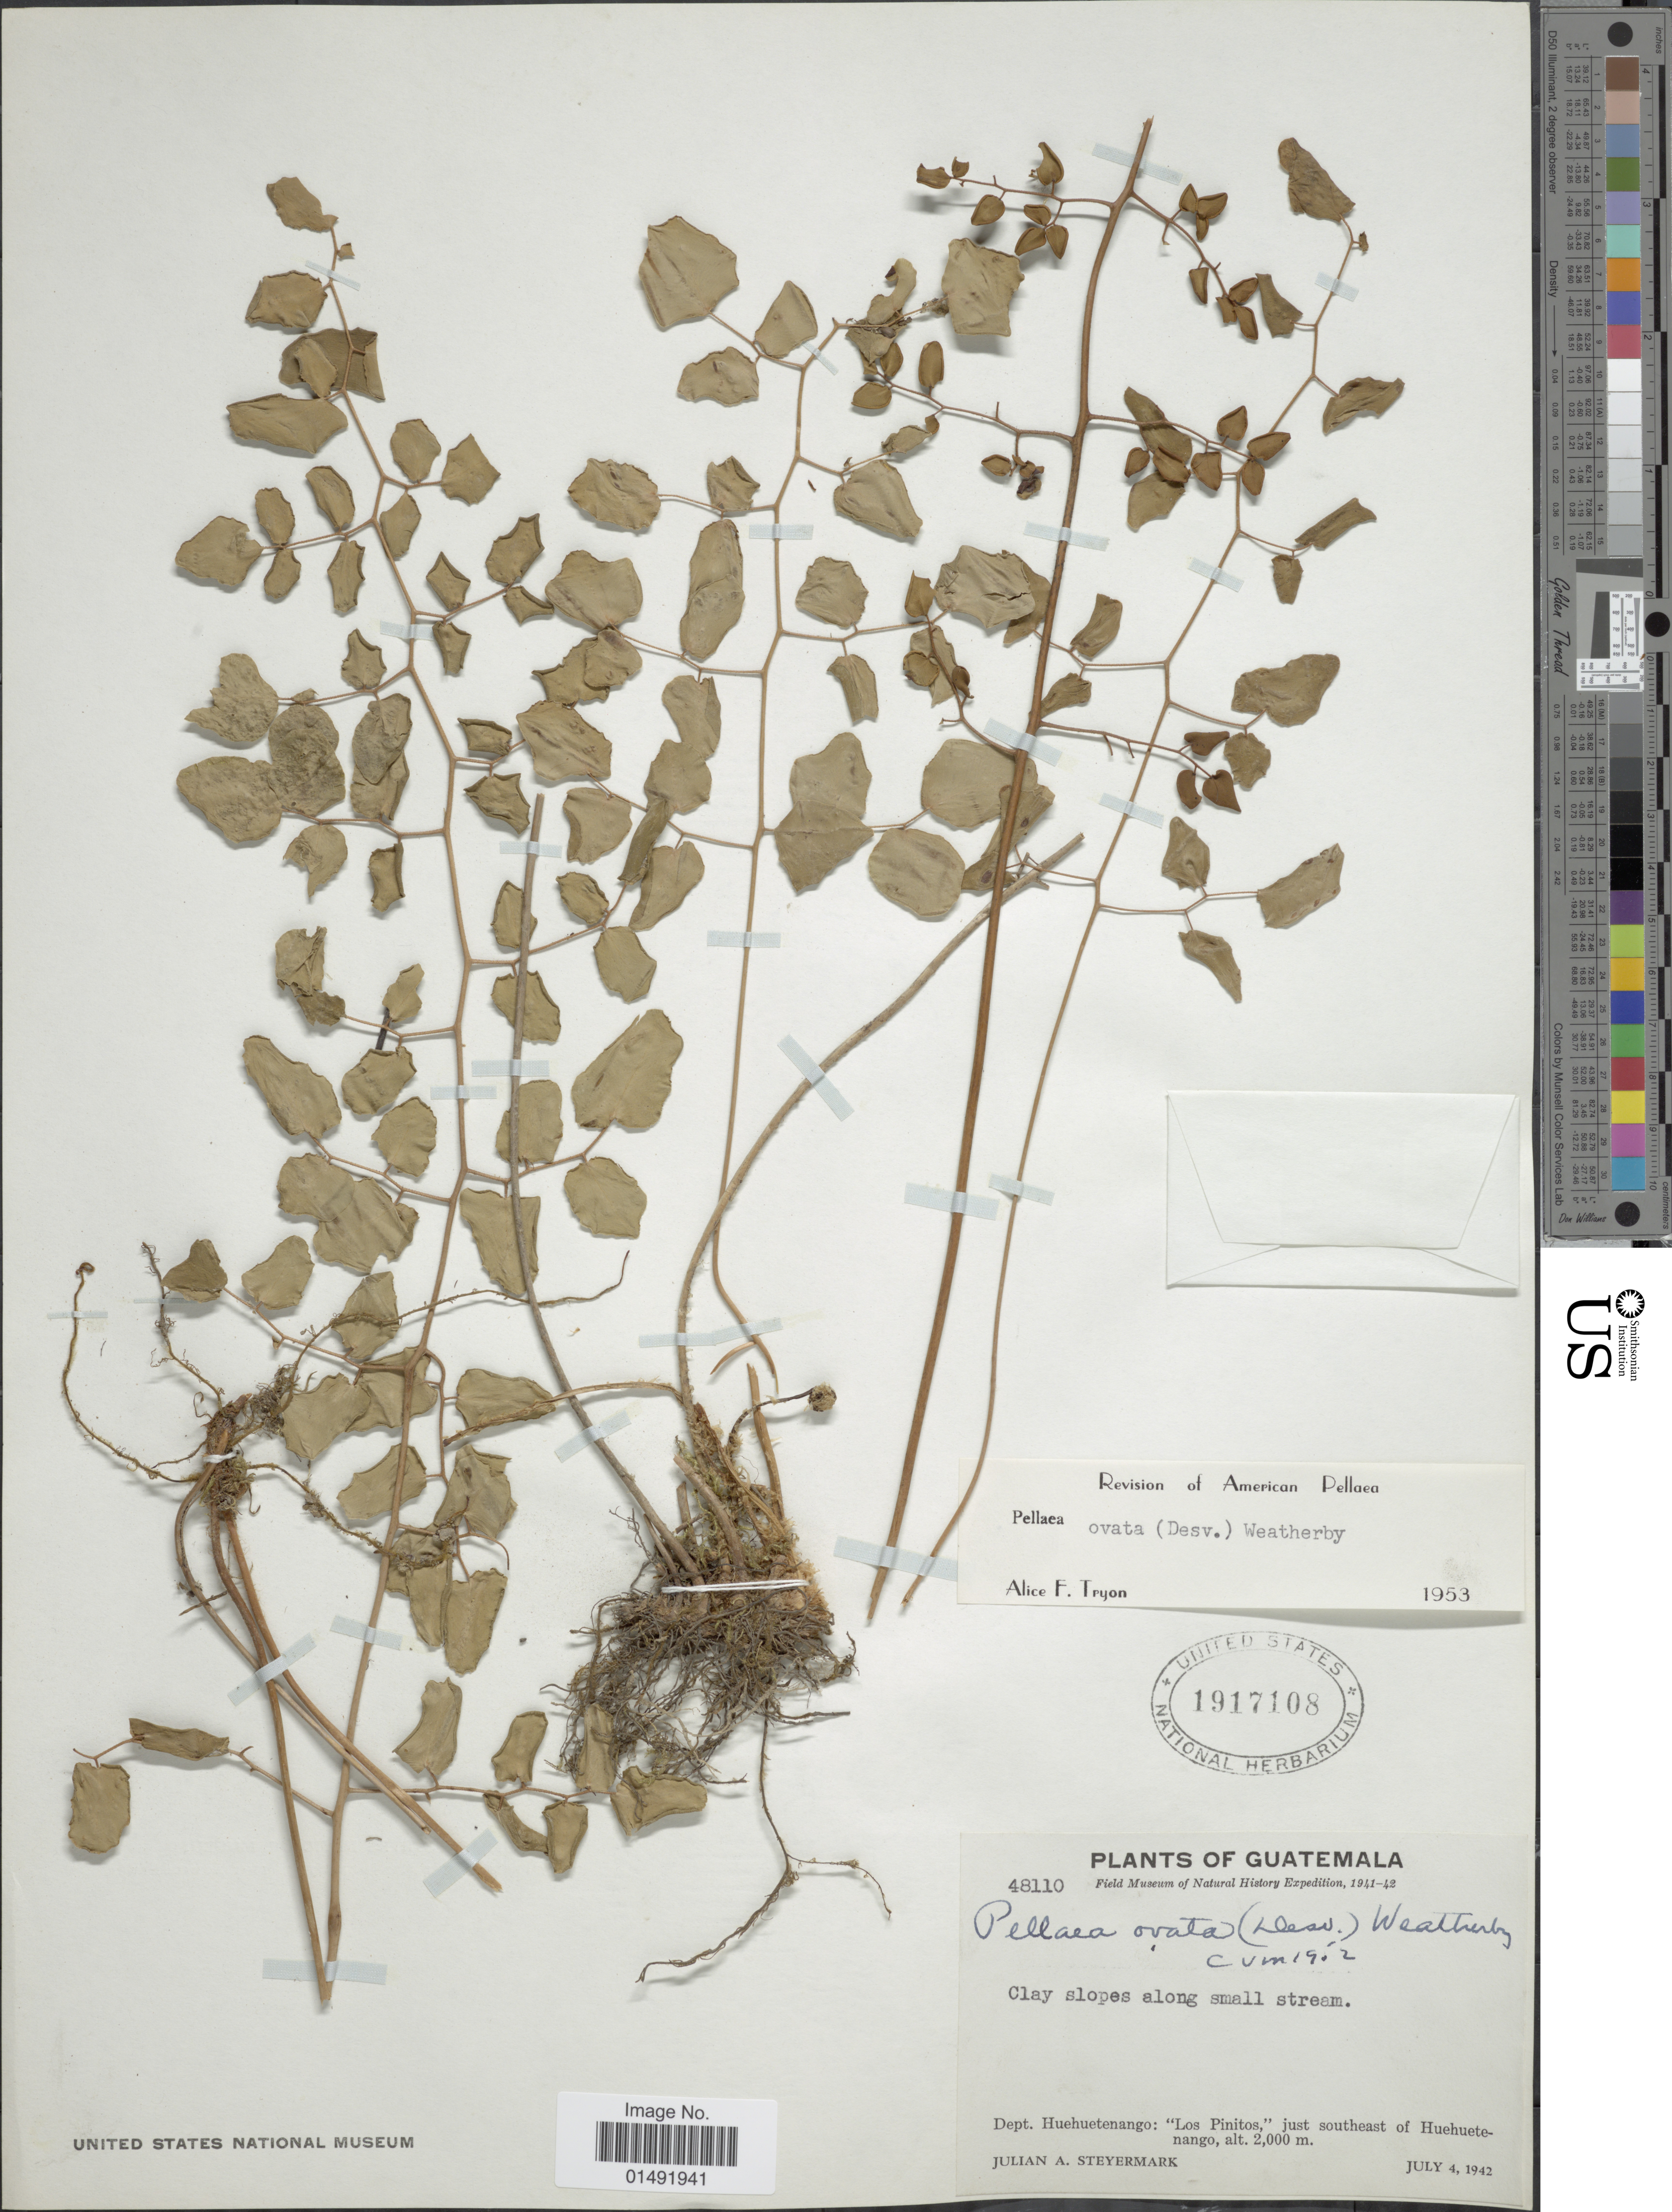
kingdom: Plantae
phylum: Tracheophyta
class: Polypodiopsida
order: Polypodiales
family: Pteridaceae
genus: Pellaea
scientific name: Pellaea ovata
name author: (Desv.) Weath.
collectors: J. Steyermark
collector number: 48110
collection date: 1942-07-04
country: Guatemala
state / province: Huehuetenango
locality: Dept. Huehuetenango:'LOs Pinitos' just southeast of huehuetanango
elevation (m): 2000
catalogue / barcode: US 1917108